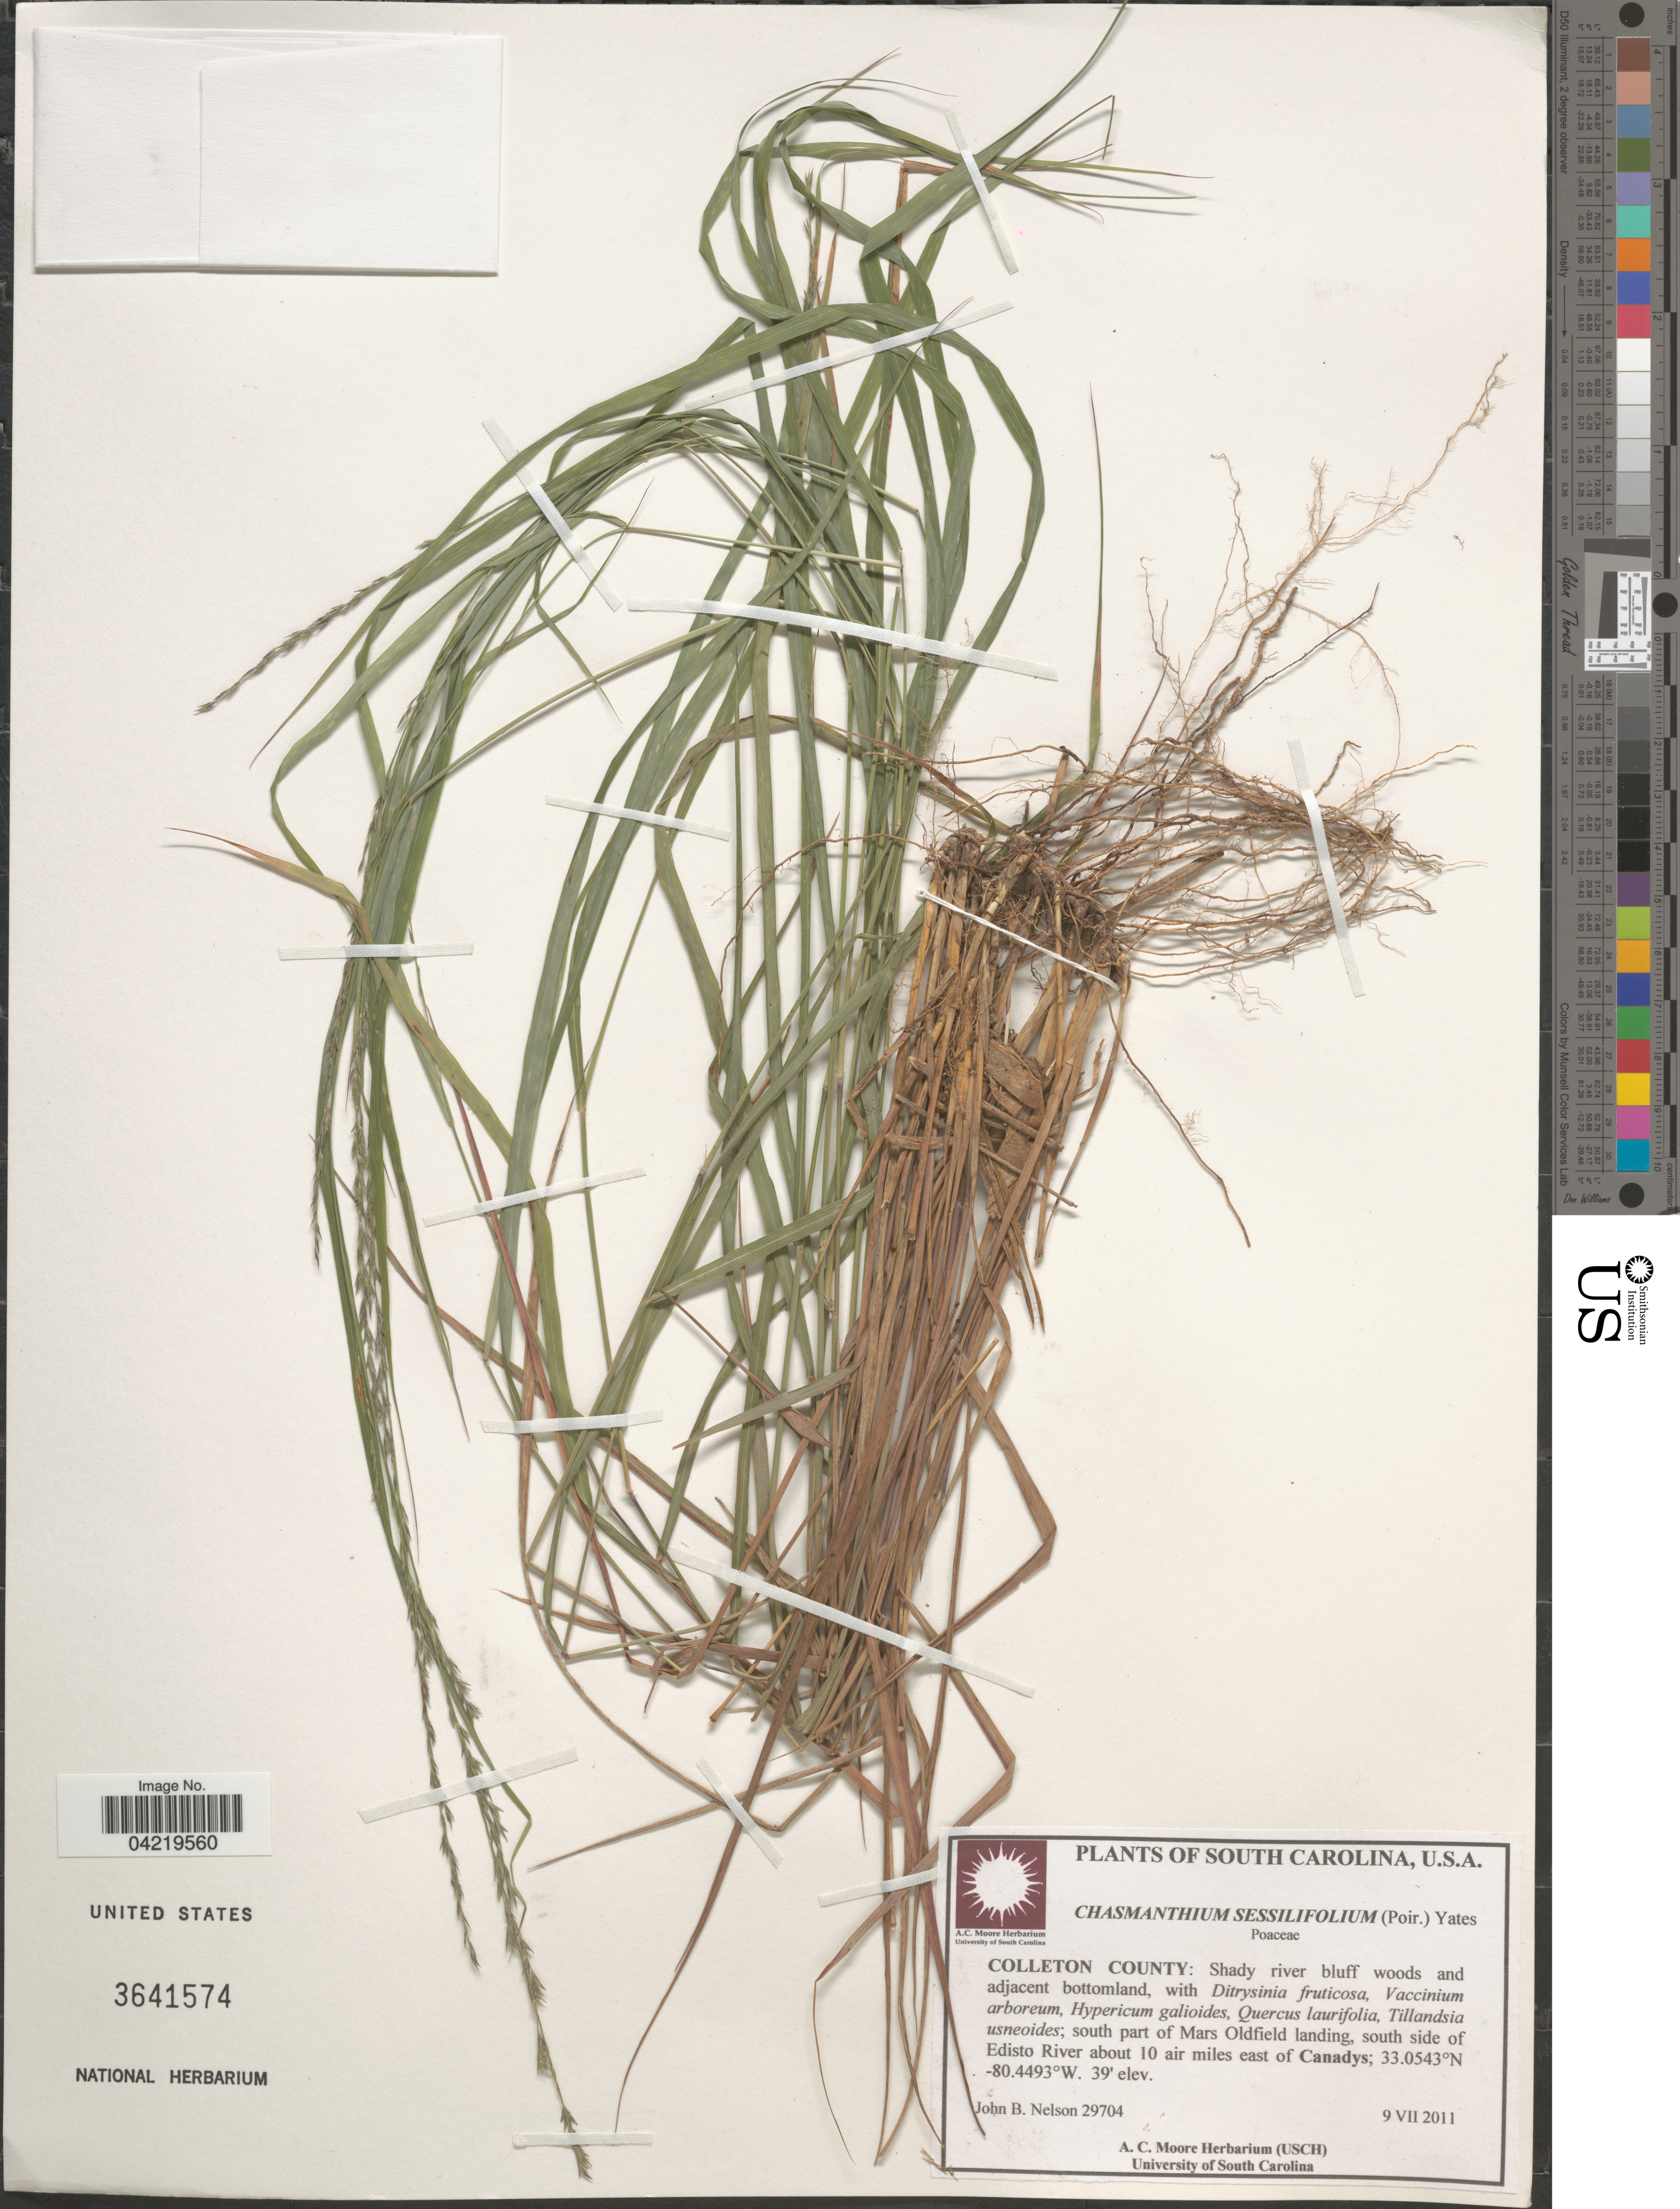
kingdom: Plantae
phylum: Tracheophyta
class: Liliopsida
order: Poales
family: Poaceae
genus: Chasmanthium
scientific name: Chasmanthium laxum subsp. sessiliflorum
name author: (L.) H.O. Yates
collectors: J. B. Nelson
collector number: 29704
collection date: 2011-07-09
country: United States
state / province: South Carolina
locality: Colleton County: South part of Mars Oldfield landing, south side of Edisto River about 10 air miles east of Canadys.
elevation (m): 12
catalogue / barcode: US 3641574